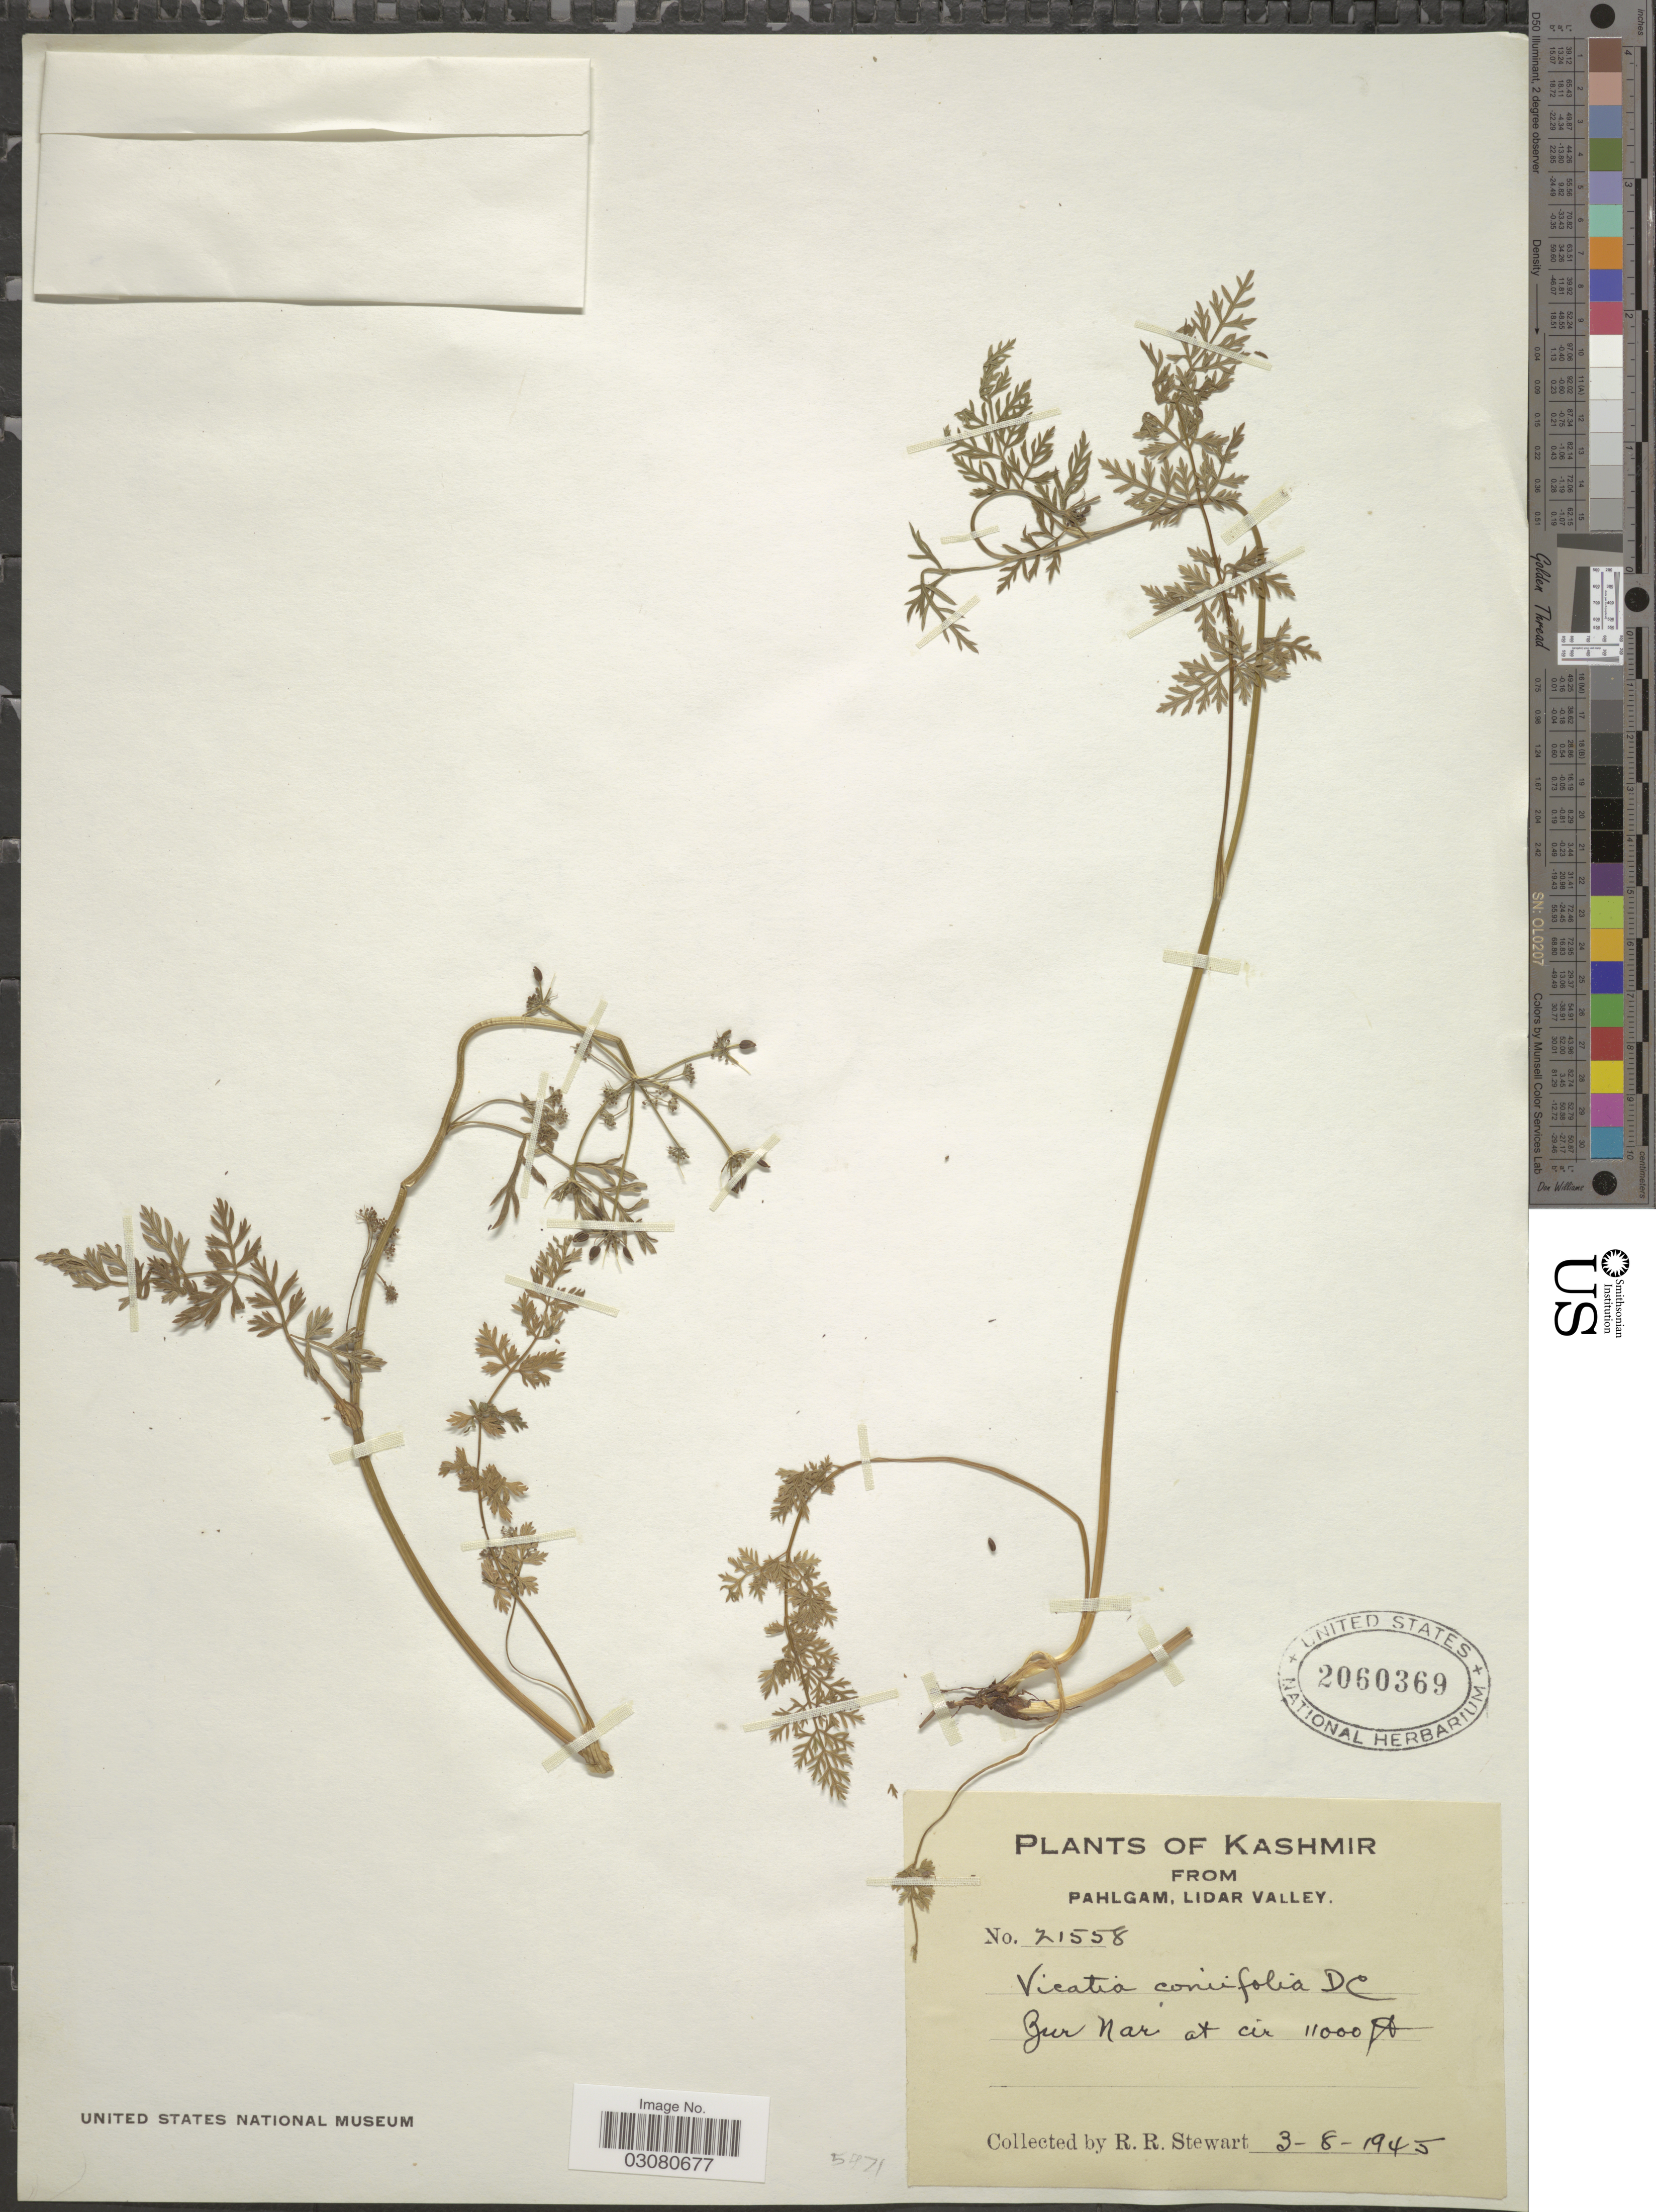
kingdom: Plantae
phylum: Tracheophyta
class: Magnoliopsida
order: Apiales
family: Apiaceae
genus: Vicatia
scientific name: Vicatia coniifolia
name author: Wall. ex DC.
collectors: R. Stewart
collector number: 21558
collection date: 1945-08-03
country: India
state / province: Jammu and Kashmir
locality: Kashmir. Pahlgam, Lidar Valley. Bur Nar.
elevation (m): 3353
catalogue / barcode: US 2060369